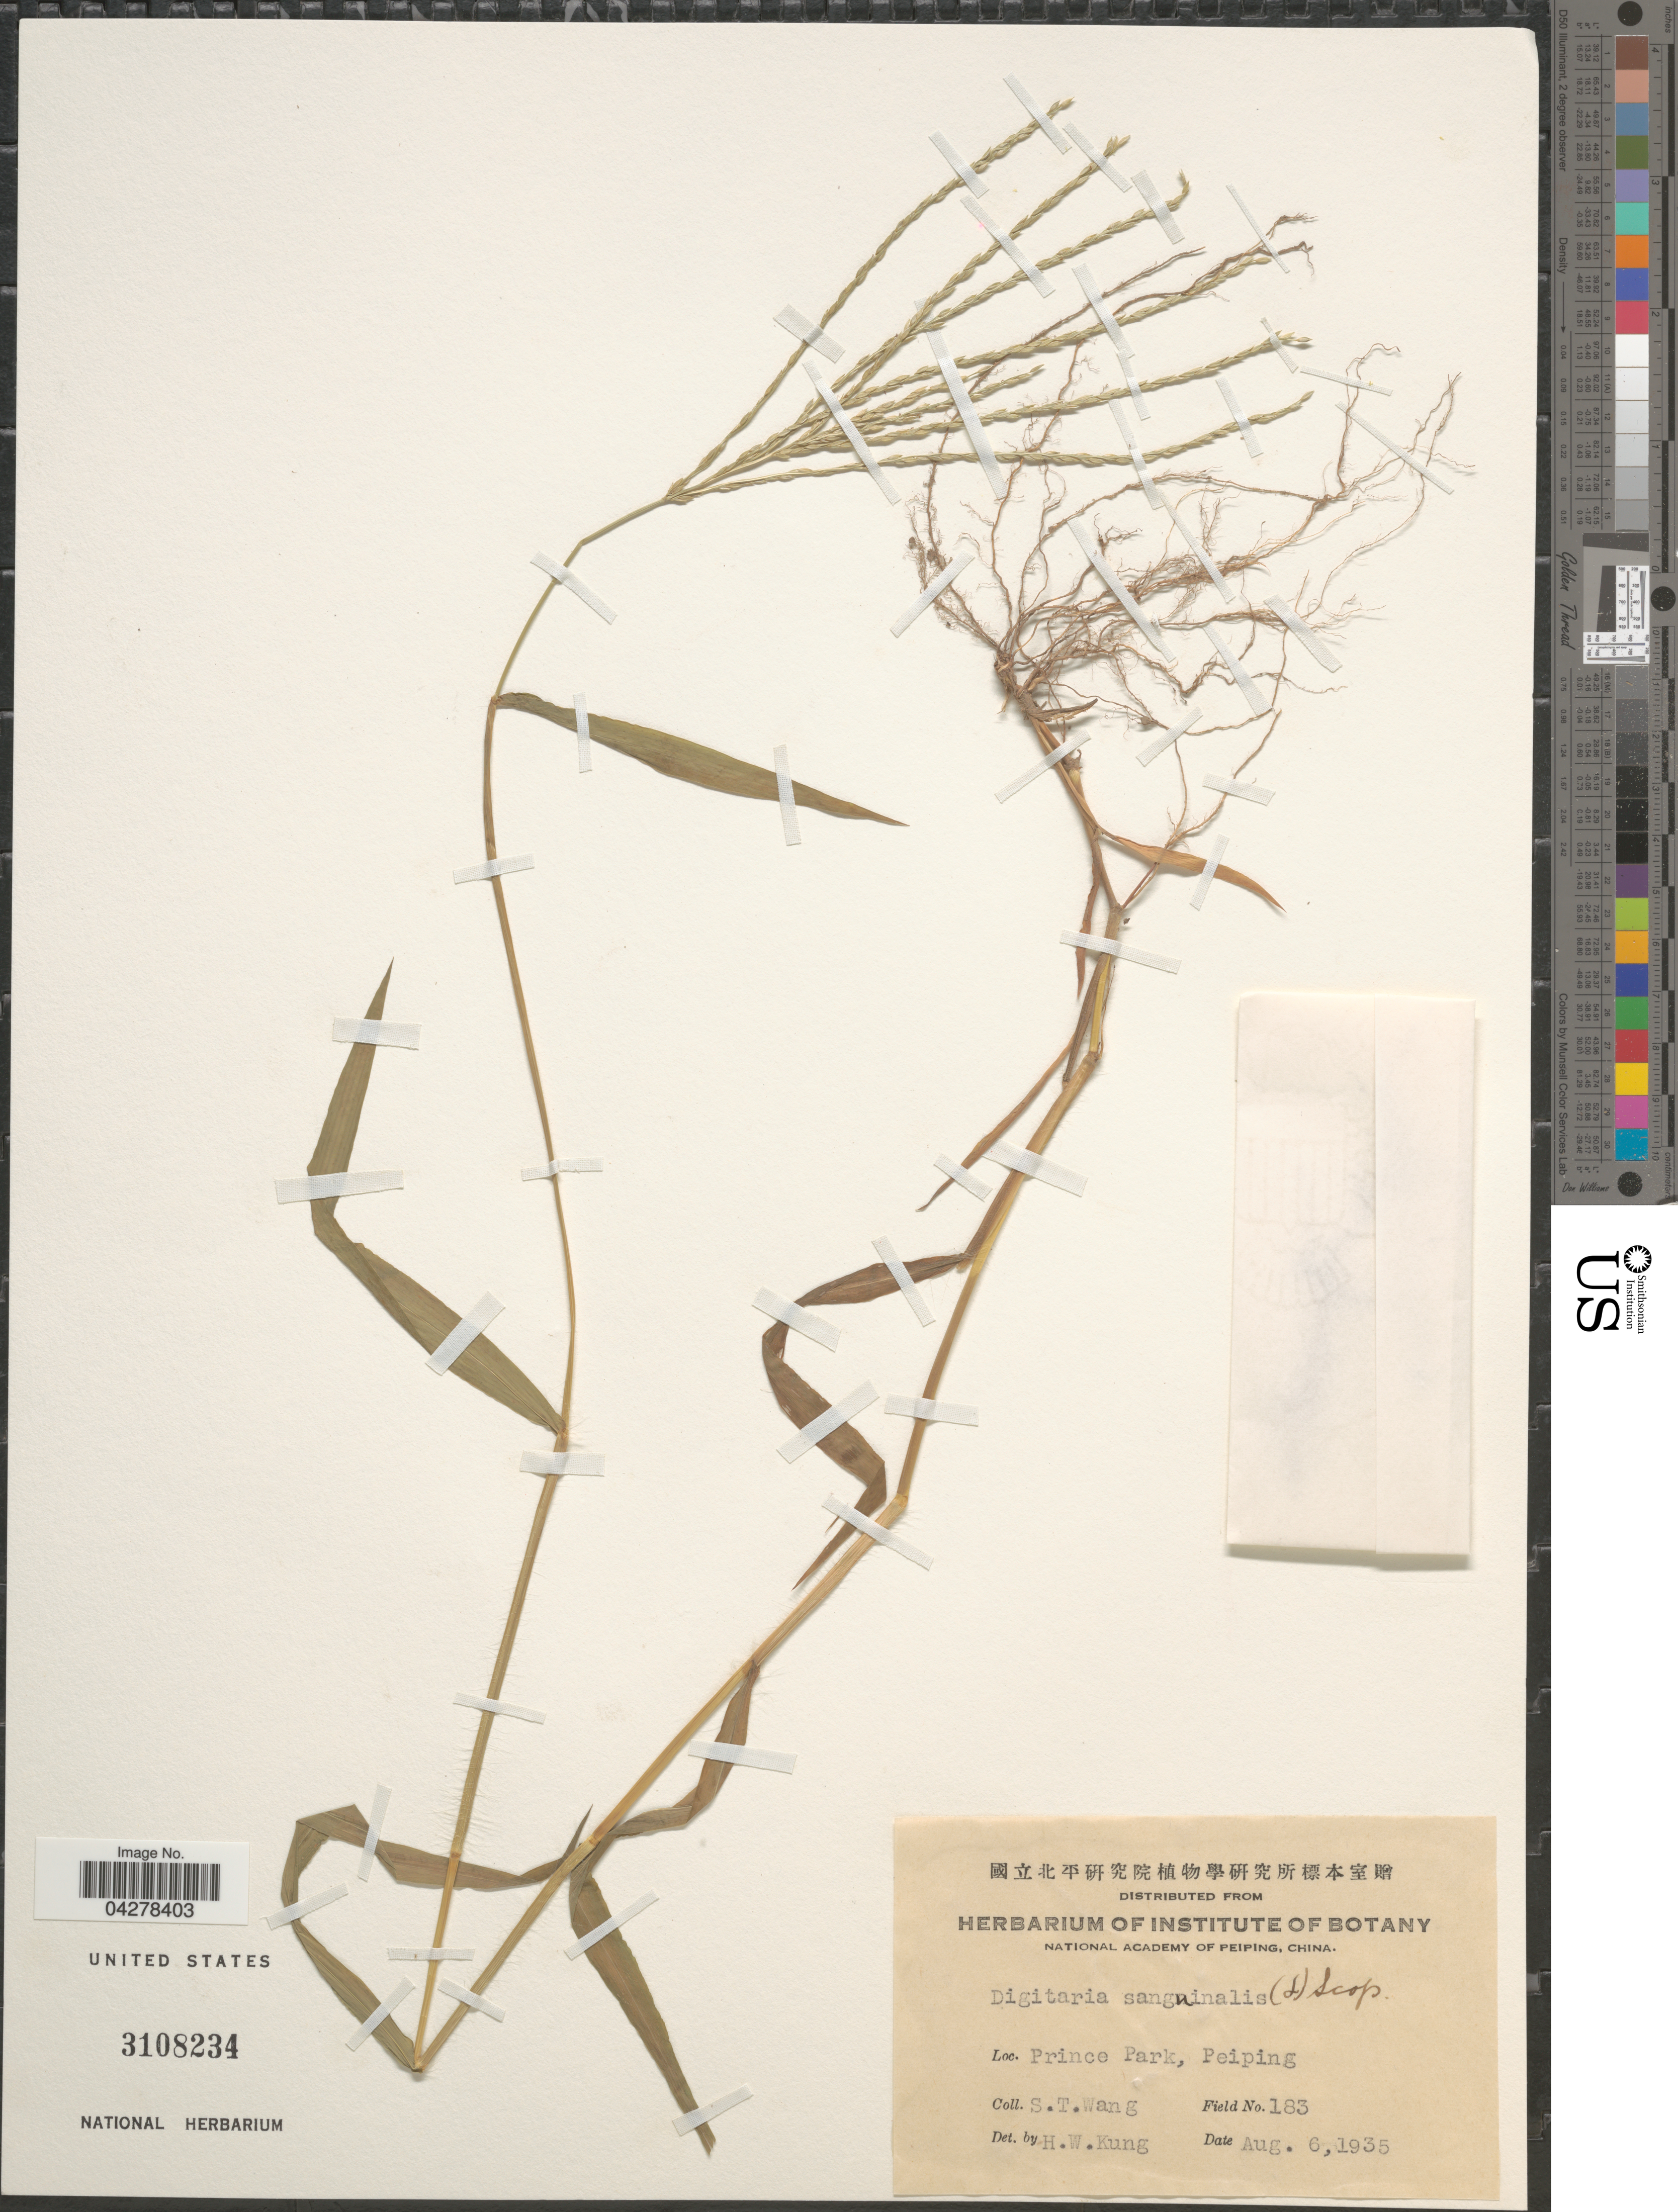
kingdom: Plantae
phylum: Tracheophyta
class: Liliopsida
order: Poales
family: Poaceae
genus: Digitaria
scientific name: Digitaria sanguinalis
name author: (L.) Scop.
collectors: S. Wang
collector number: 183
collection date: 1935-08-06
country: China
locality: Prince Park, Peiping.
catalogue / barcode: US 3108234